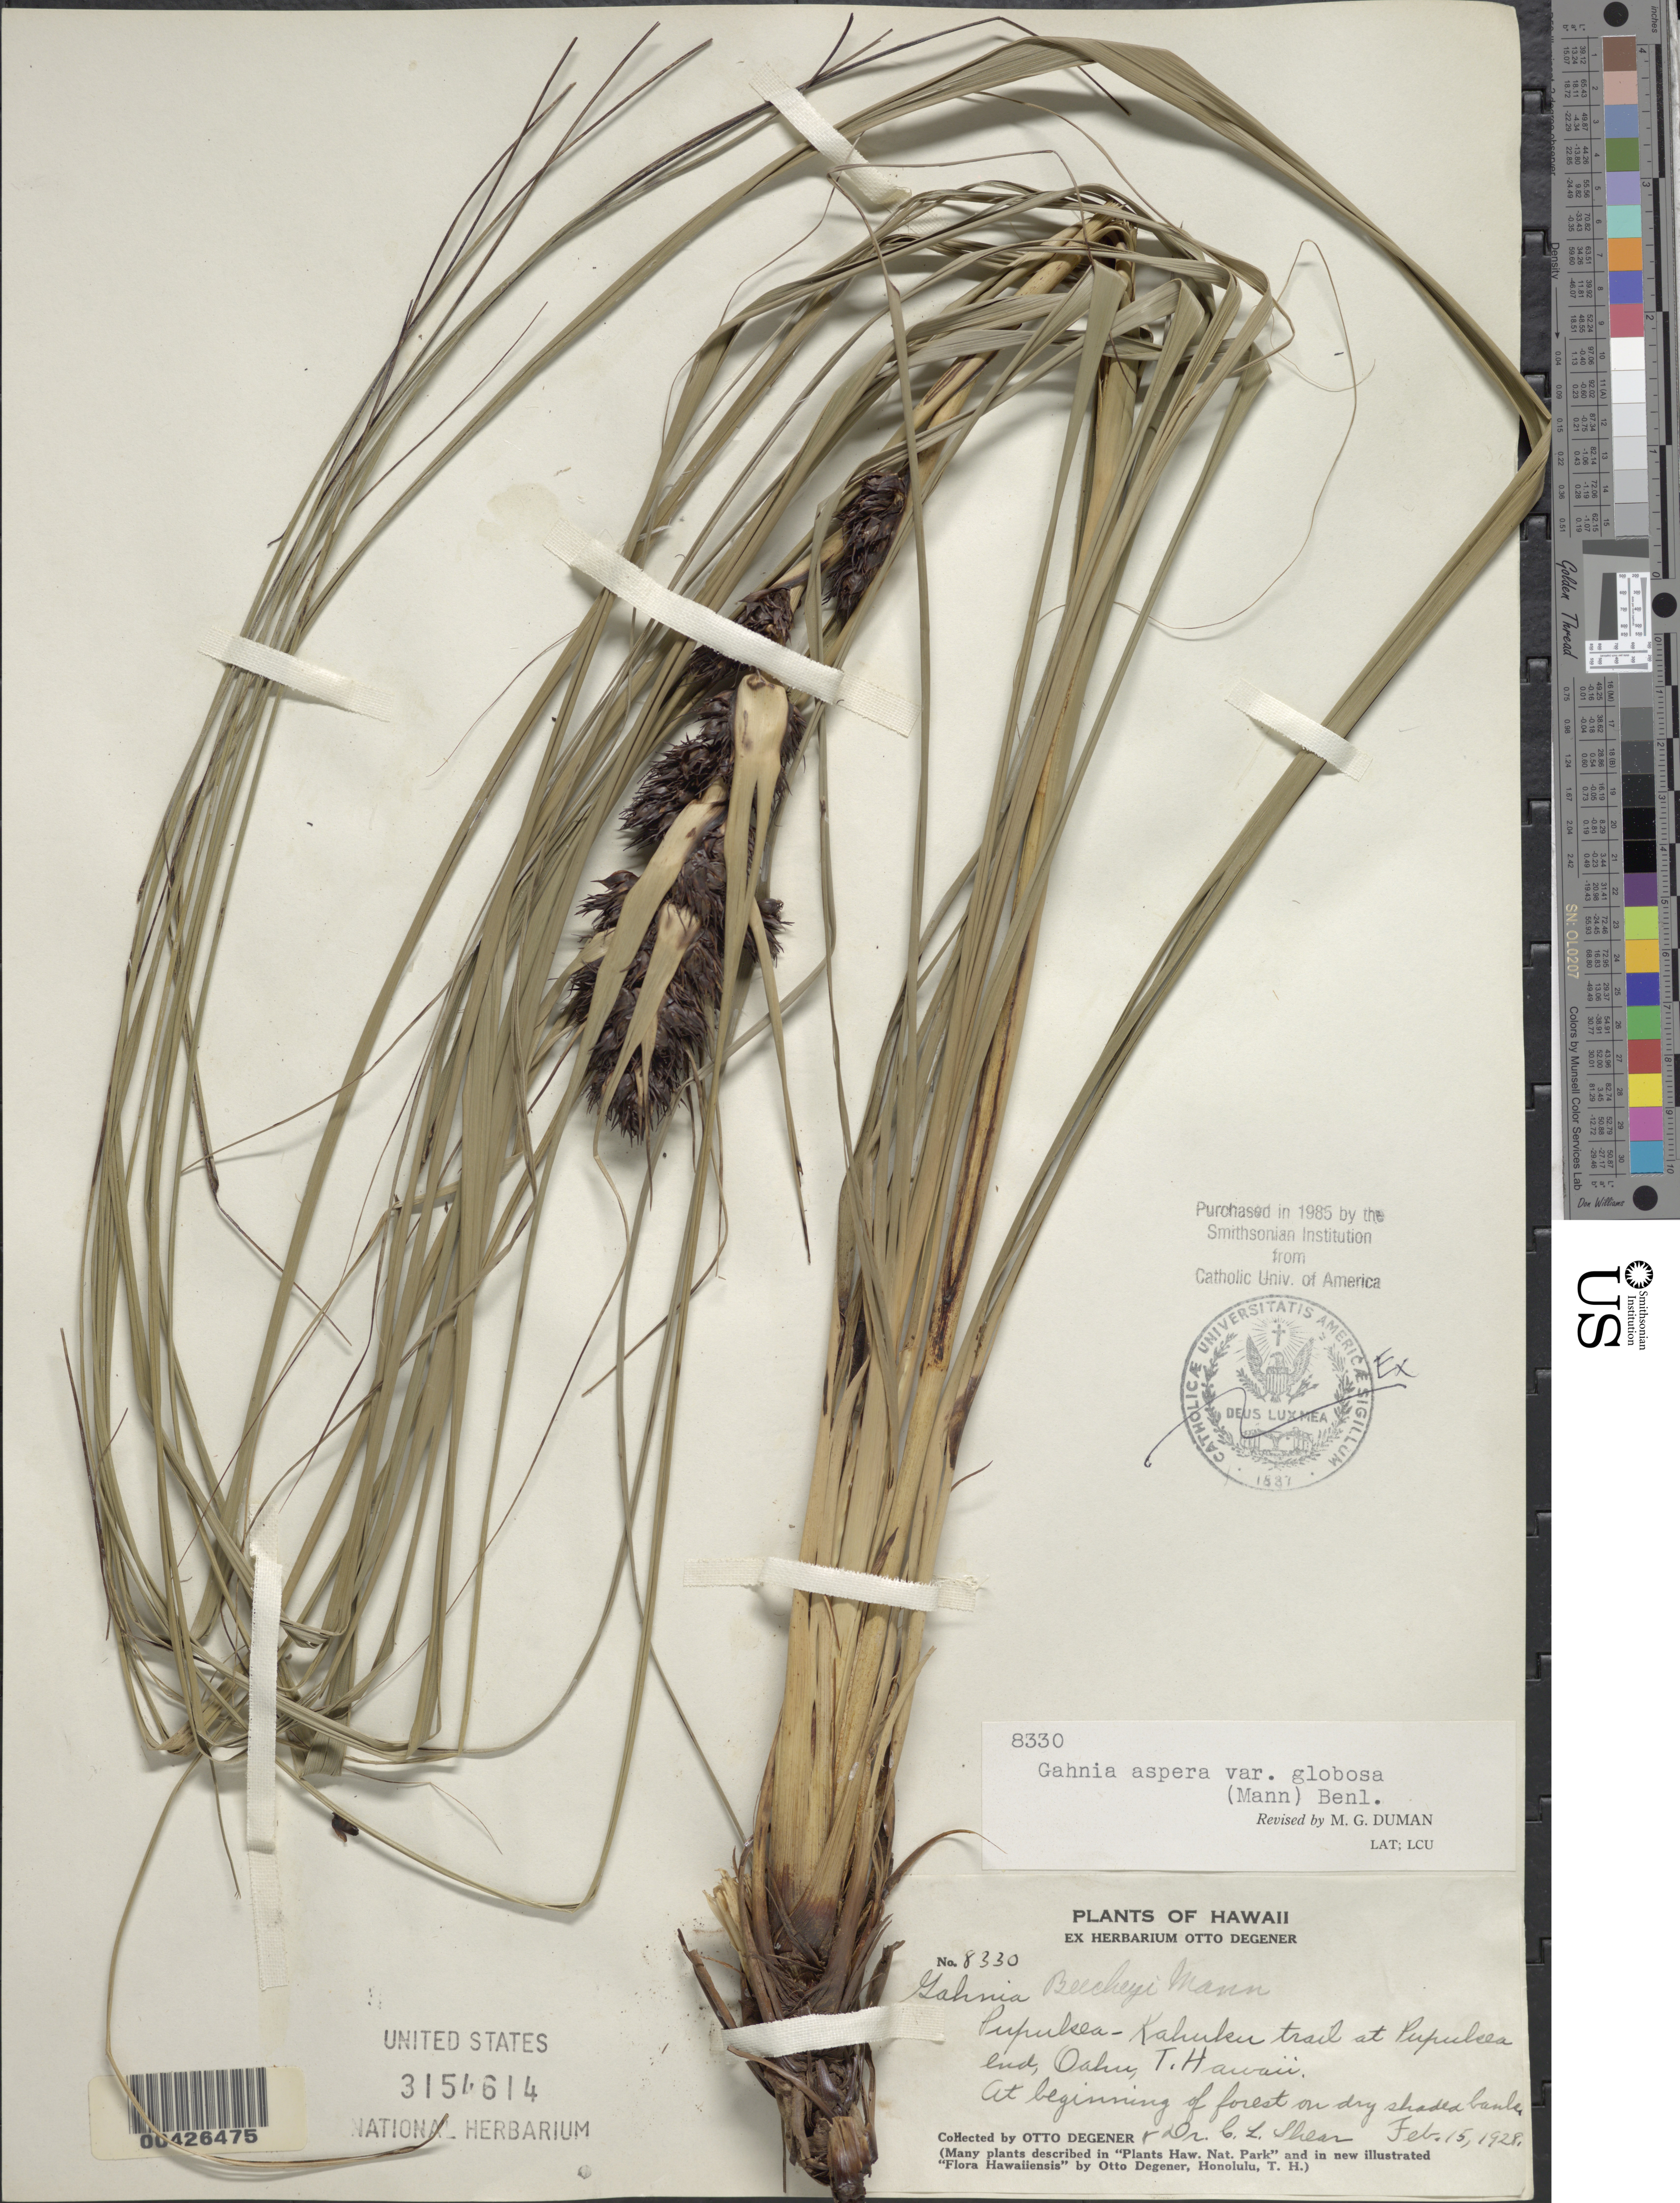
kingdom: Plantae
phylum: Tracheophyta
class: Liliopsida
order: Poales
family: Cyperaceae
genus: Gahnia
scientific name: Gahnia aspera subsp. globosa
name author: (H. Mann) J. Kern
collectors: O. Degener & C. L. Shear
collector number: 8330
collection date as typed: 15 Feb 1928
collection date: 1928-02-15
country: United States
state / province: Hawaii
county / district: Honolulu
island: Oahu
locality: Pupukea-Kahuku trail at Pupukea end, Oahu, T. Hawaii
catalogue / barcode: US 3154614